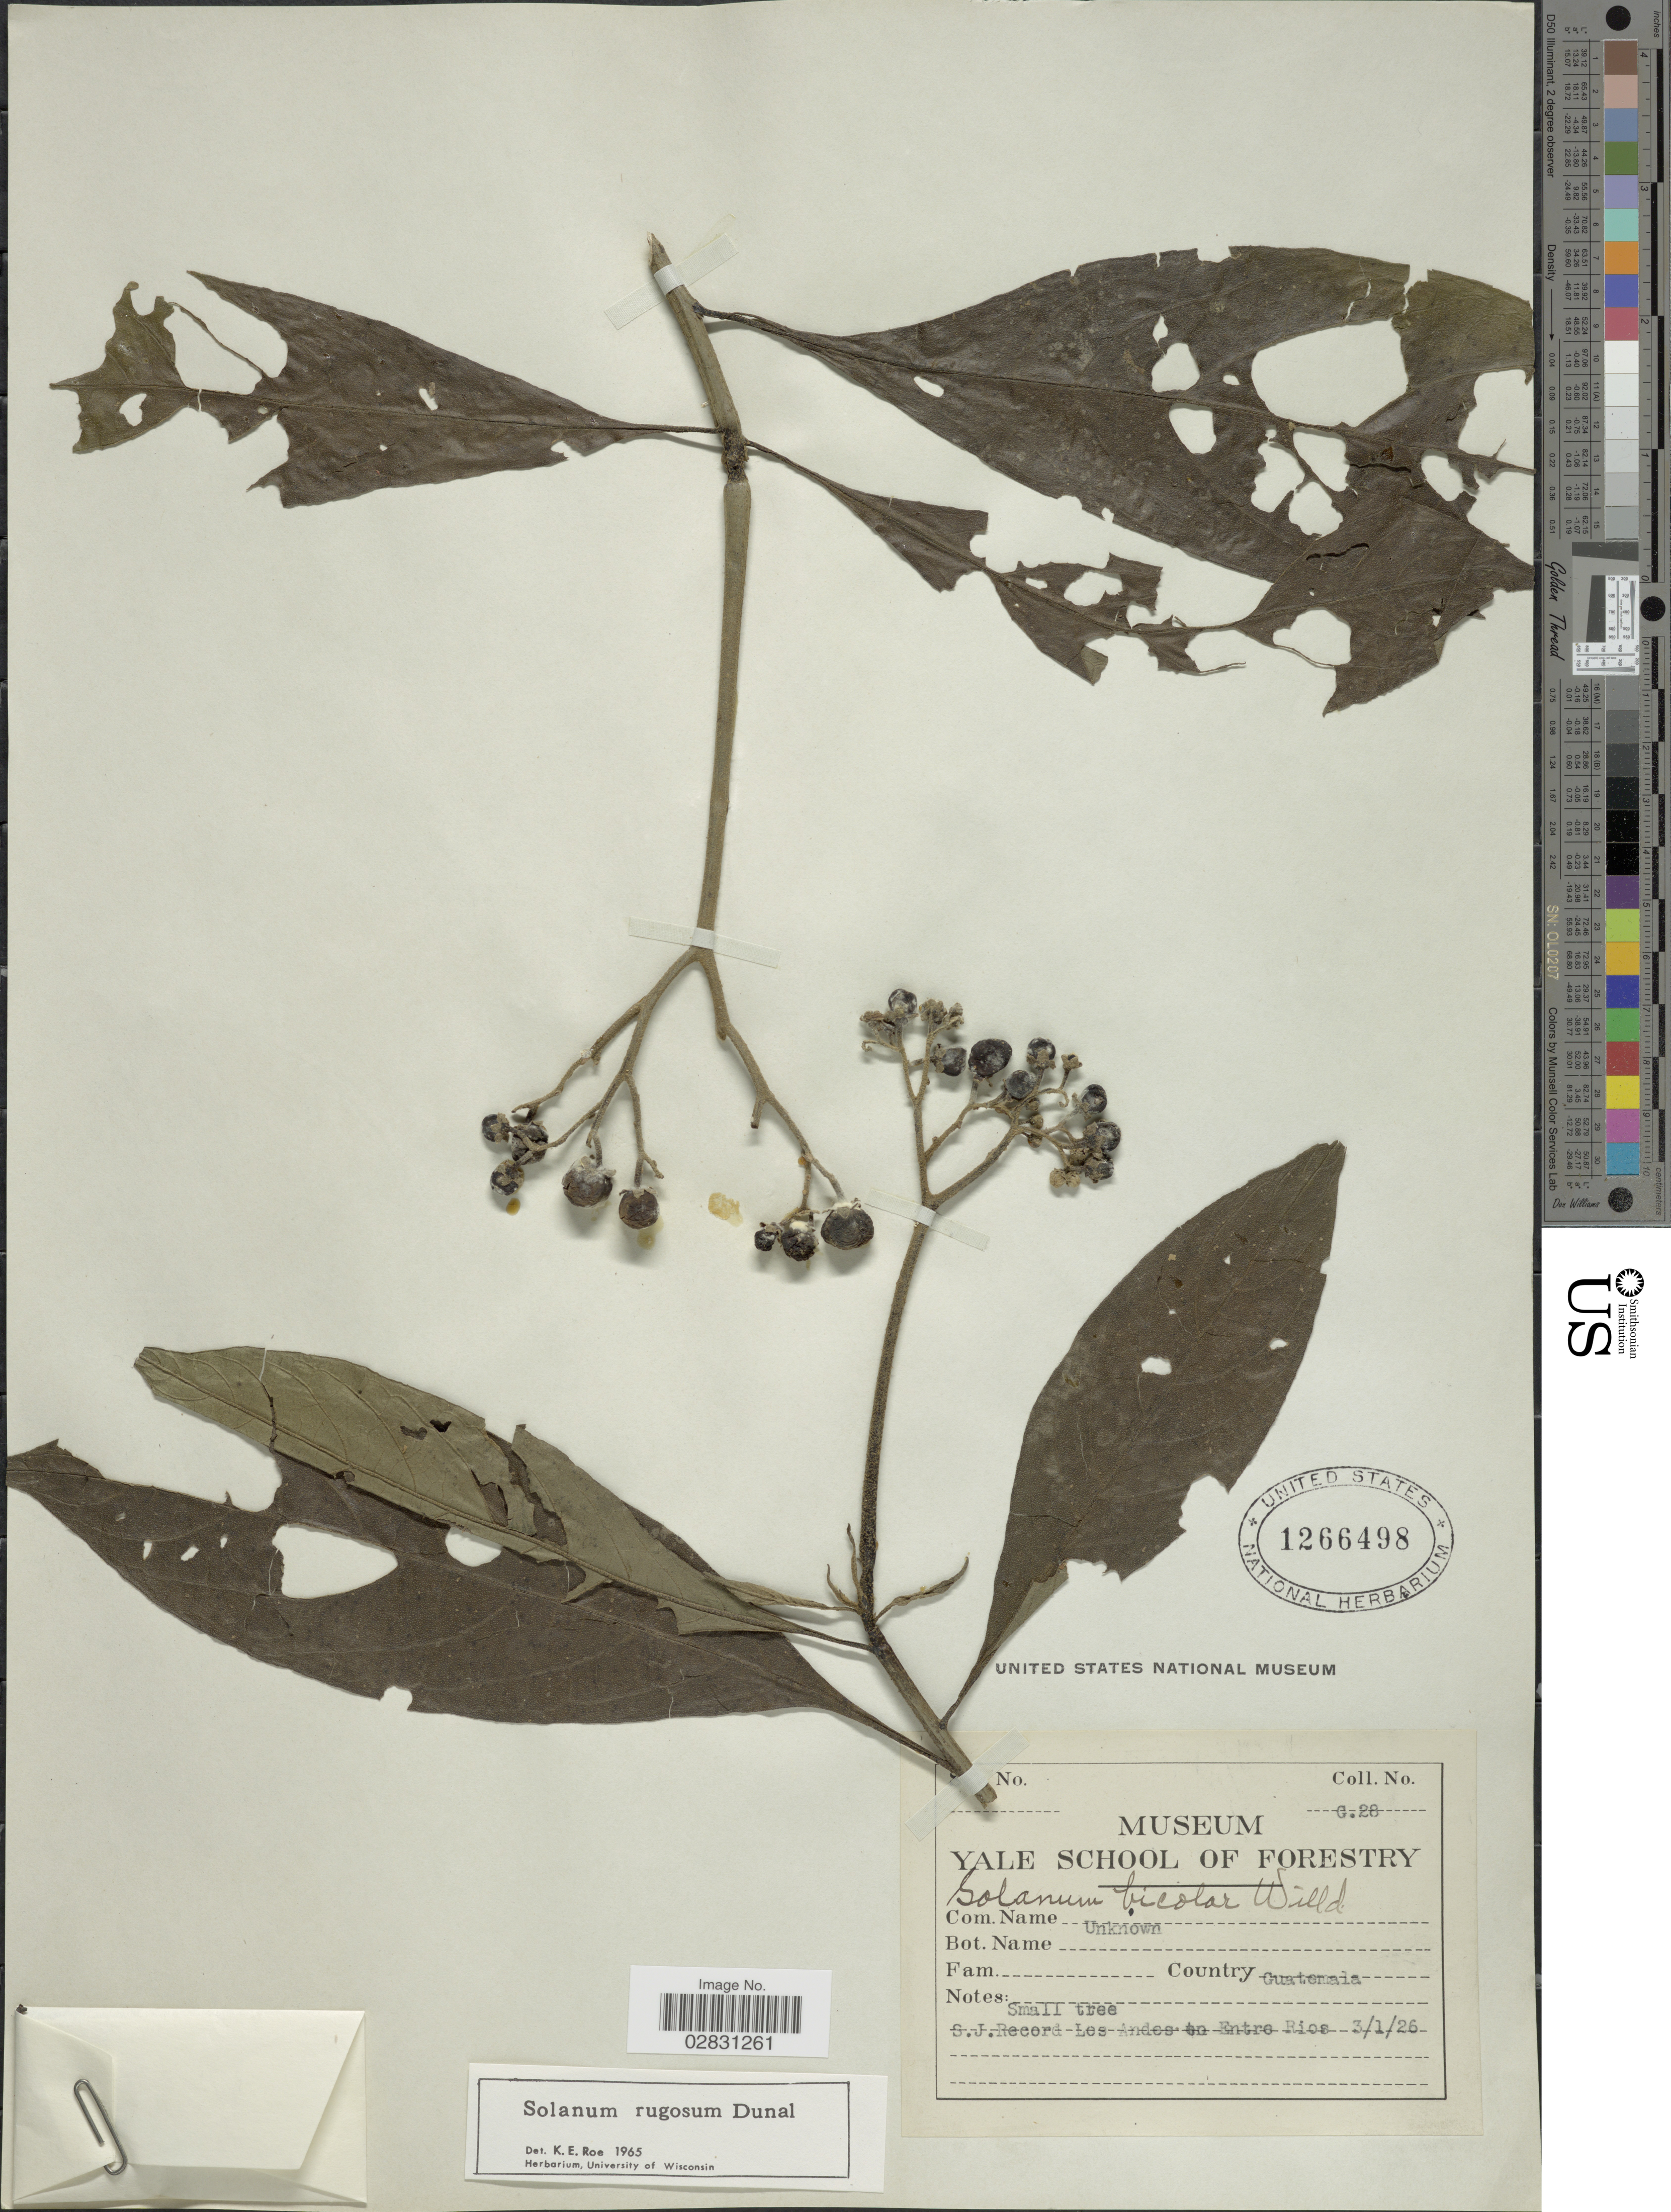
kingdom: Plantae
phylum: Tracheophyta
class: Magnoliopsida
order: Solanales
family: Solanaceae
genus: Solanum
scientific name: Solanum rugosum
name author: Dunal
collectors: S. J. Record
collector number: G28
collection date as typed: Transcribed d/m/y: 3/1/26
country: Guatemala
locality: Los Andes en Entre Rios.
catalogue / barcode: US 1266498